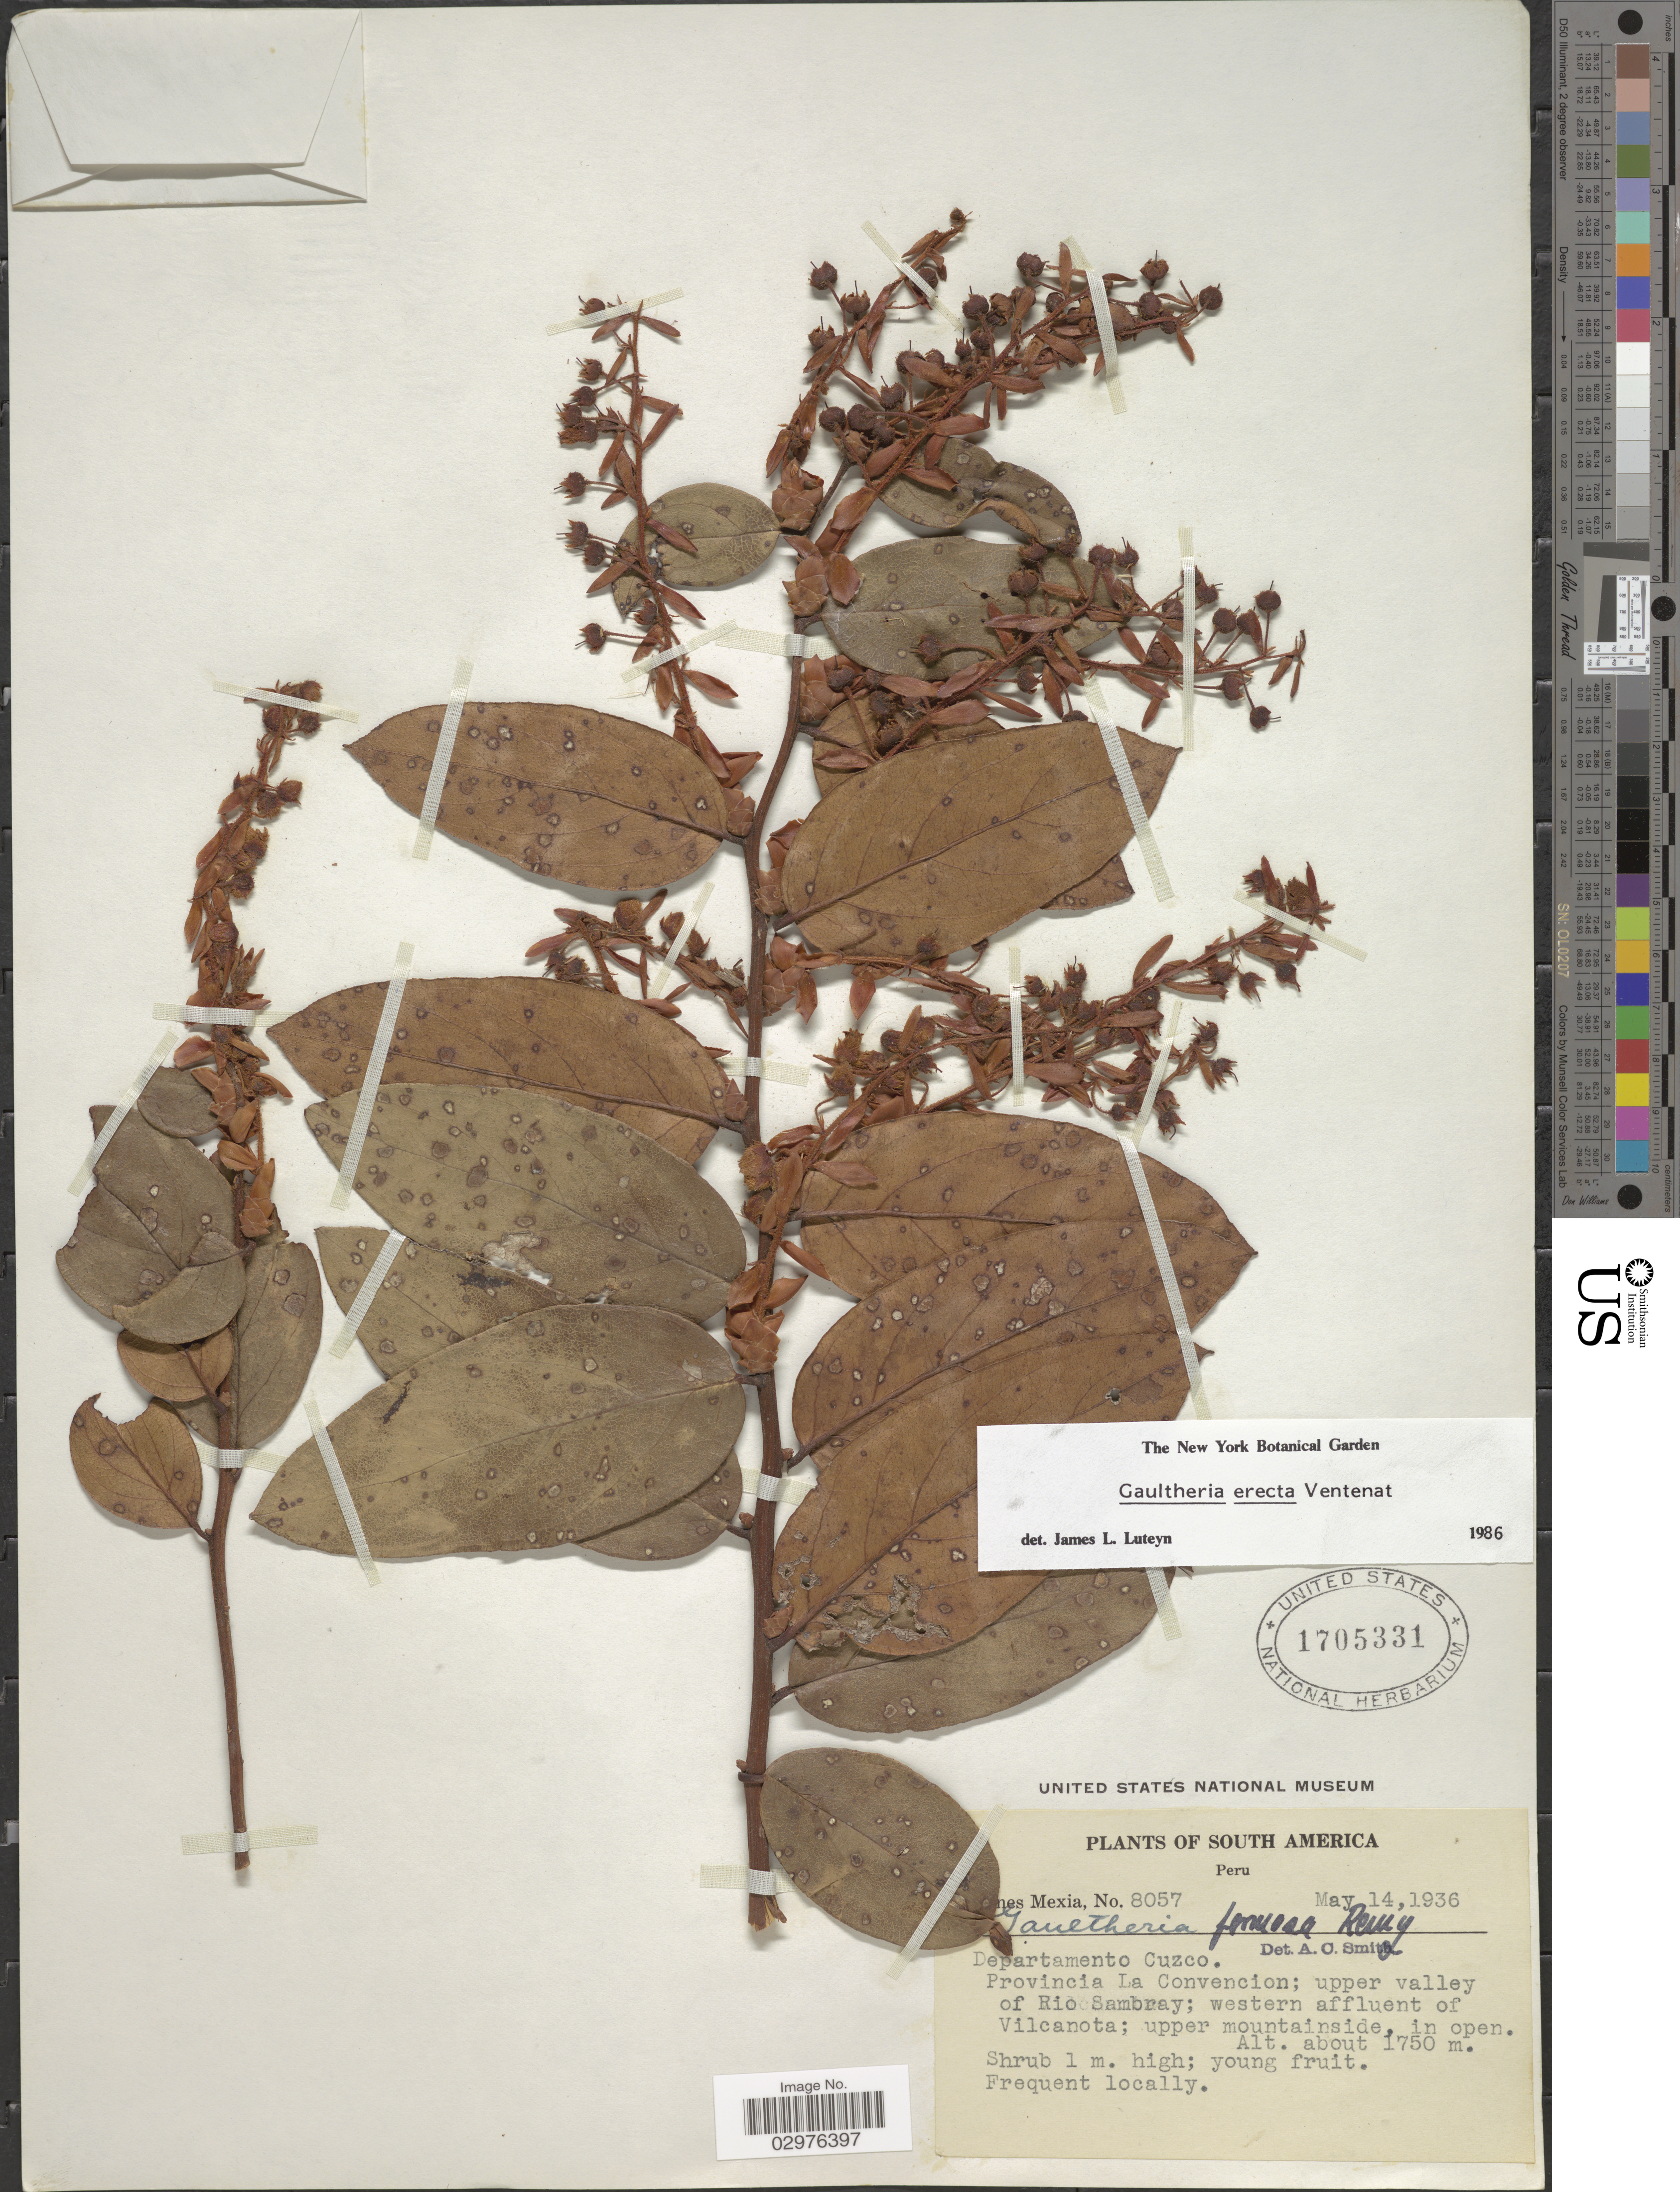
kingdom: Plantae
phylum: Tracheophyta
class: Magnoliopsida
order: Ericales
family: Ericaceae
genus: Gaultheria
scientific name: Gaultheria erecta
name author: Vent.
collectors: Y. Mexia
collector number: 8057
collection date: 1936-05-14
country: Peru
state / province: Cusco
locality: South America. Departamento Cuzco. Provincia La Convencion; upper valley of Rio Sambray; western affluent of Vilcanota; upper mountainside, in open.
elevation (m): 1750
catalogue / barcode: US 1705331